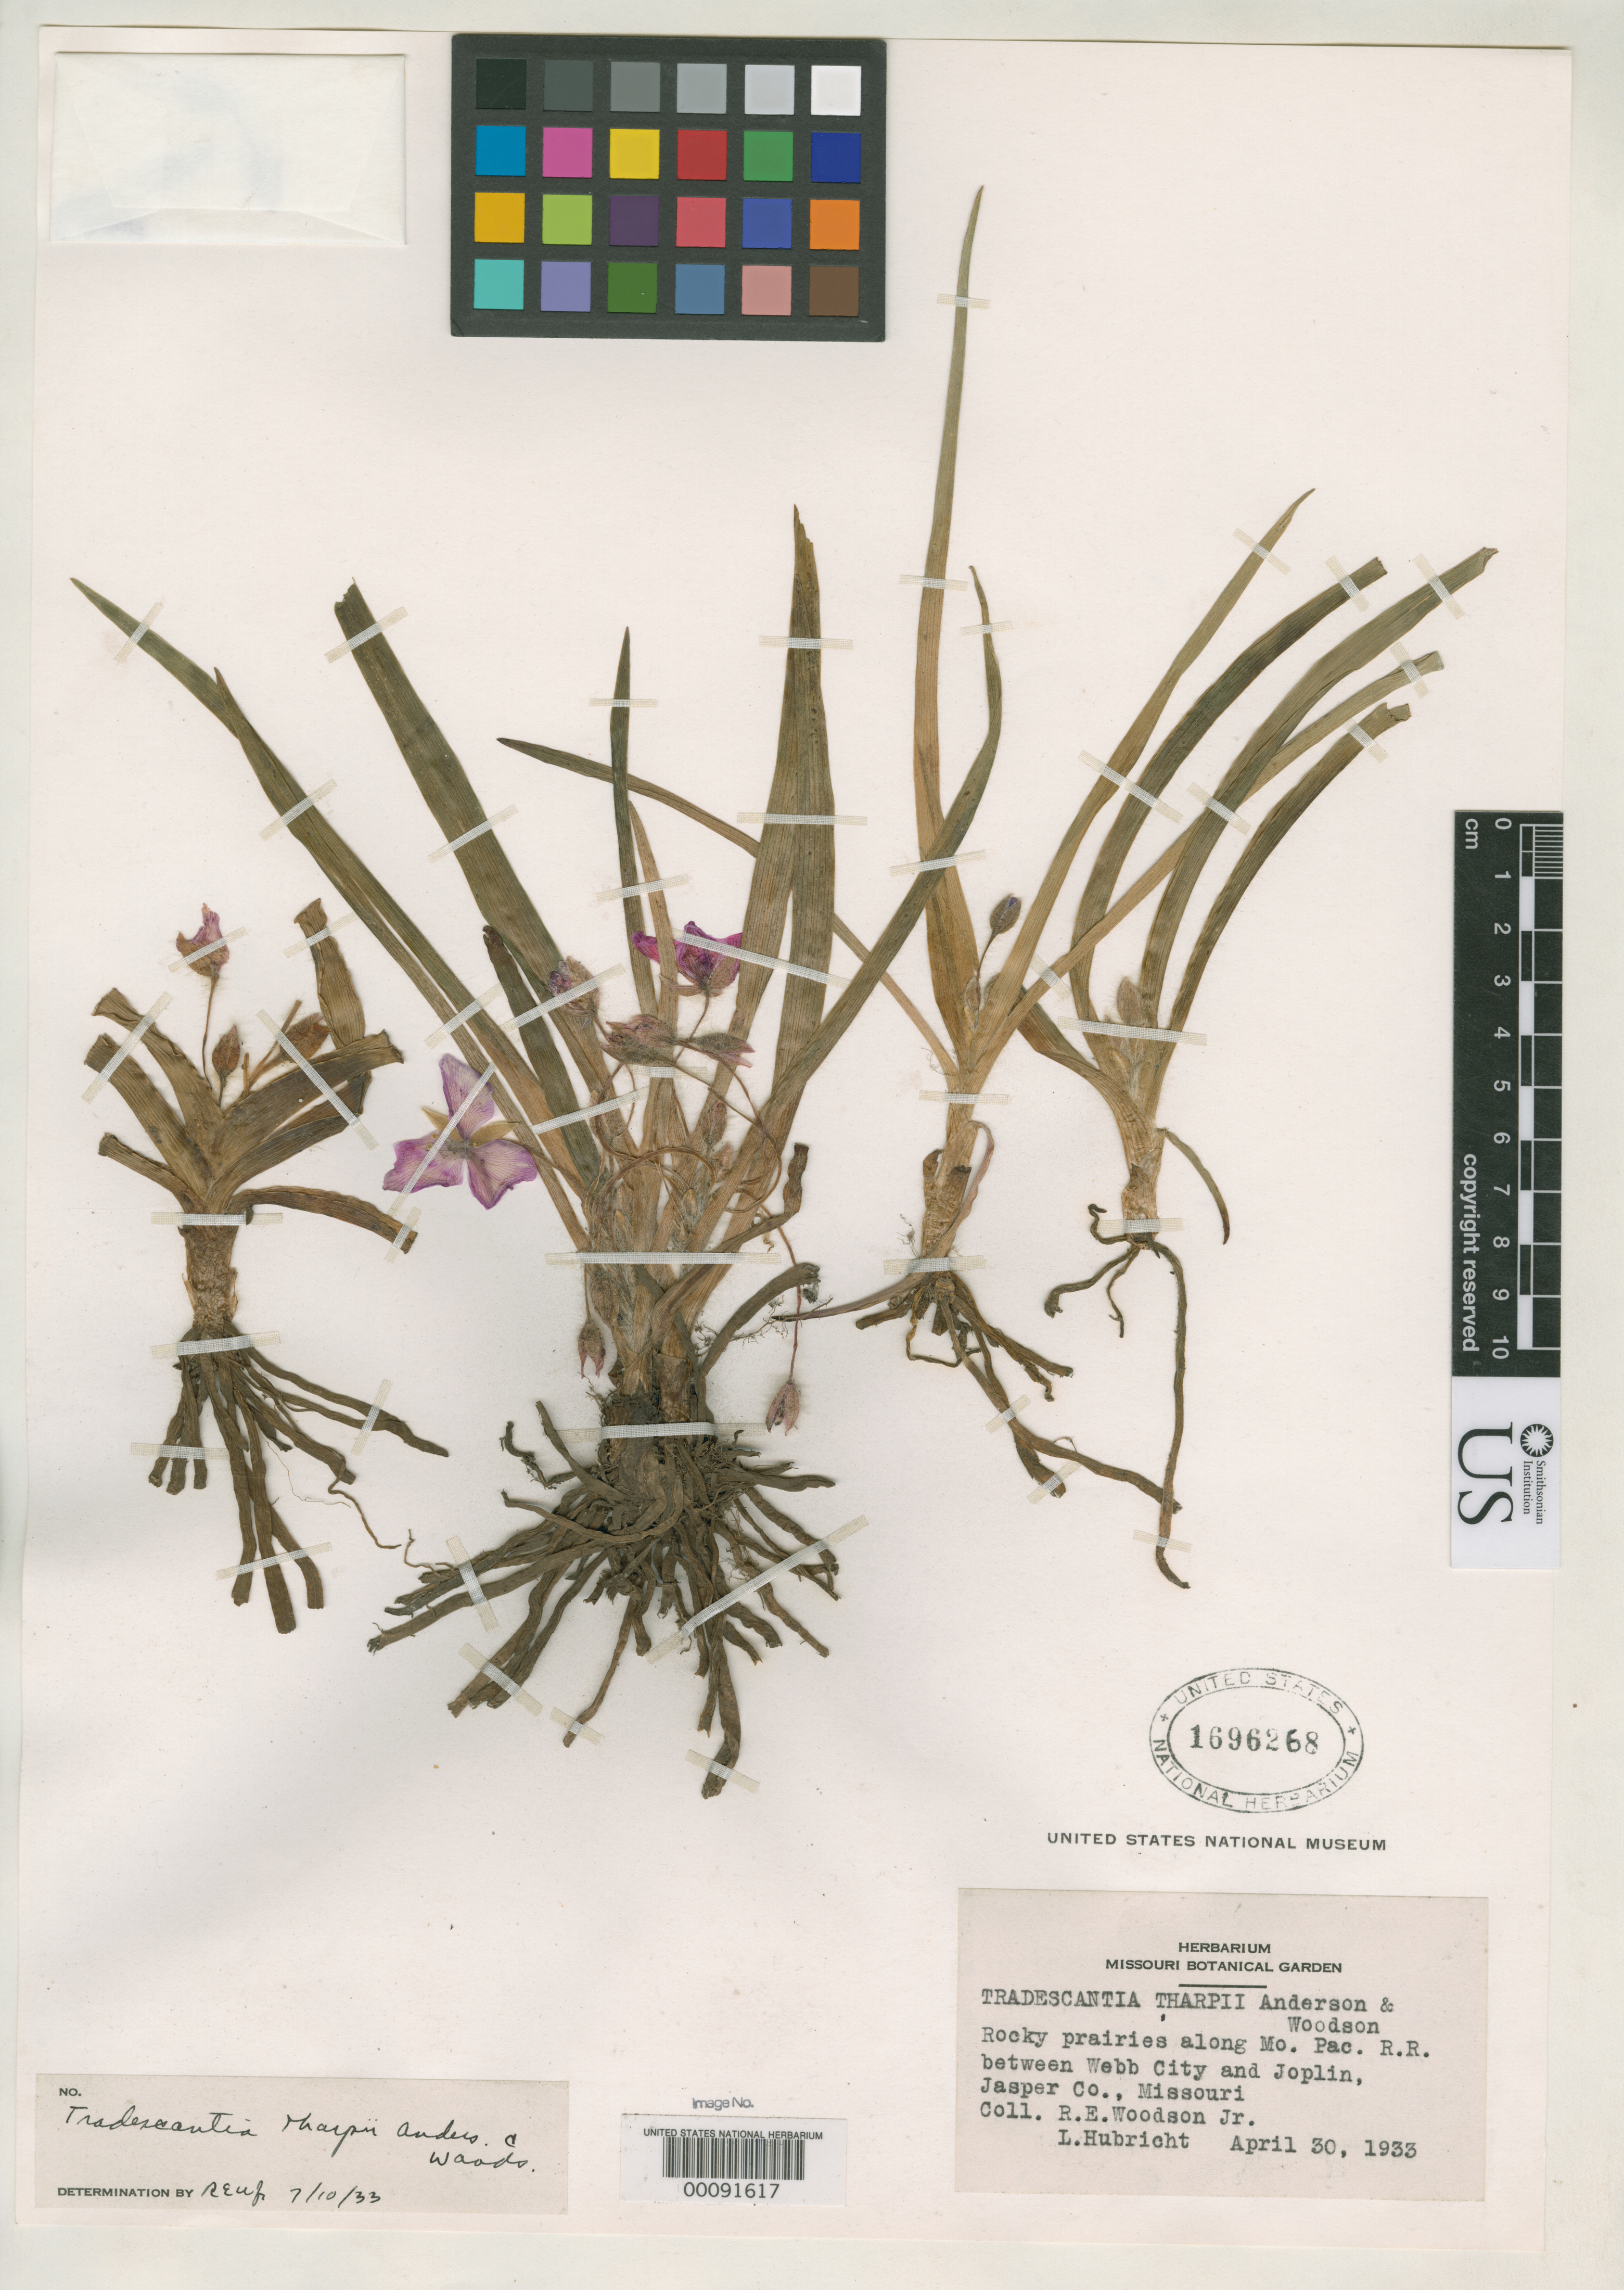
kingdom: Plantae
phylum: Tracheophyta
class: Liliopsida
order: Commelinales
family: Commelinaceae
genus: Tradescantia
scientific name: Tradescantia tharpii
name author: E.S. Anderson & Woodson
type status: Isotype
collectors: R. E. Woodson & L. Hubricht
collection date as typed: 03 Apr 1933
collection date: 1933-04-03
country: United States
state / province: Missouri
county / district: Jasper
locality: Between Webb City and Joplin.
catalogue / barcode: US 1696268